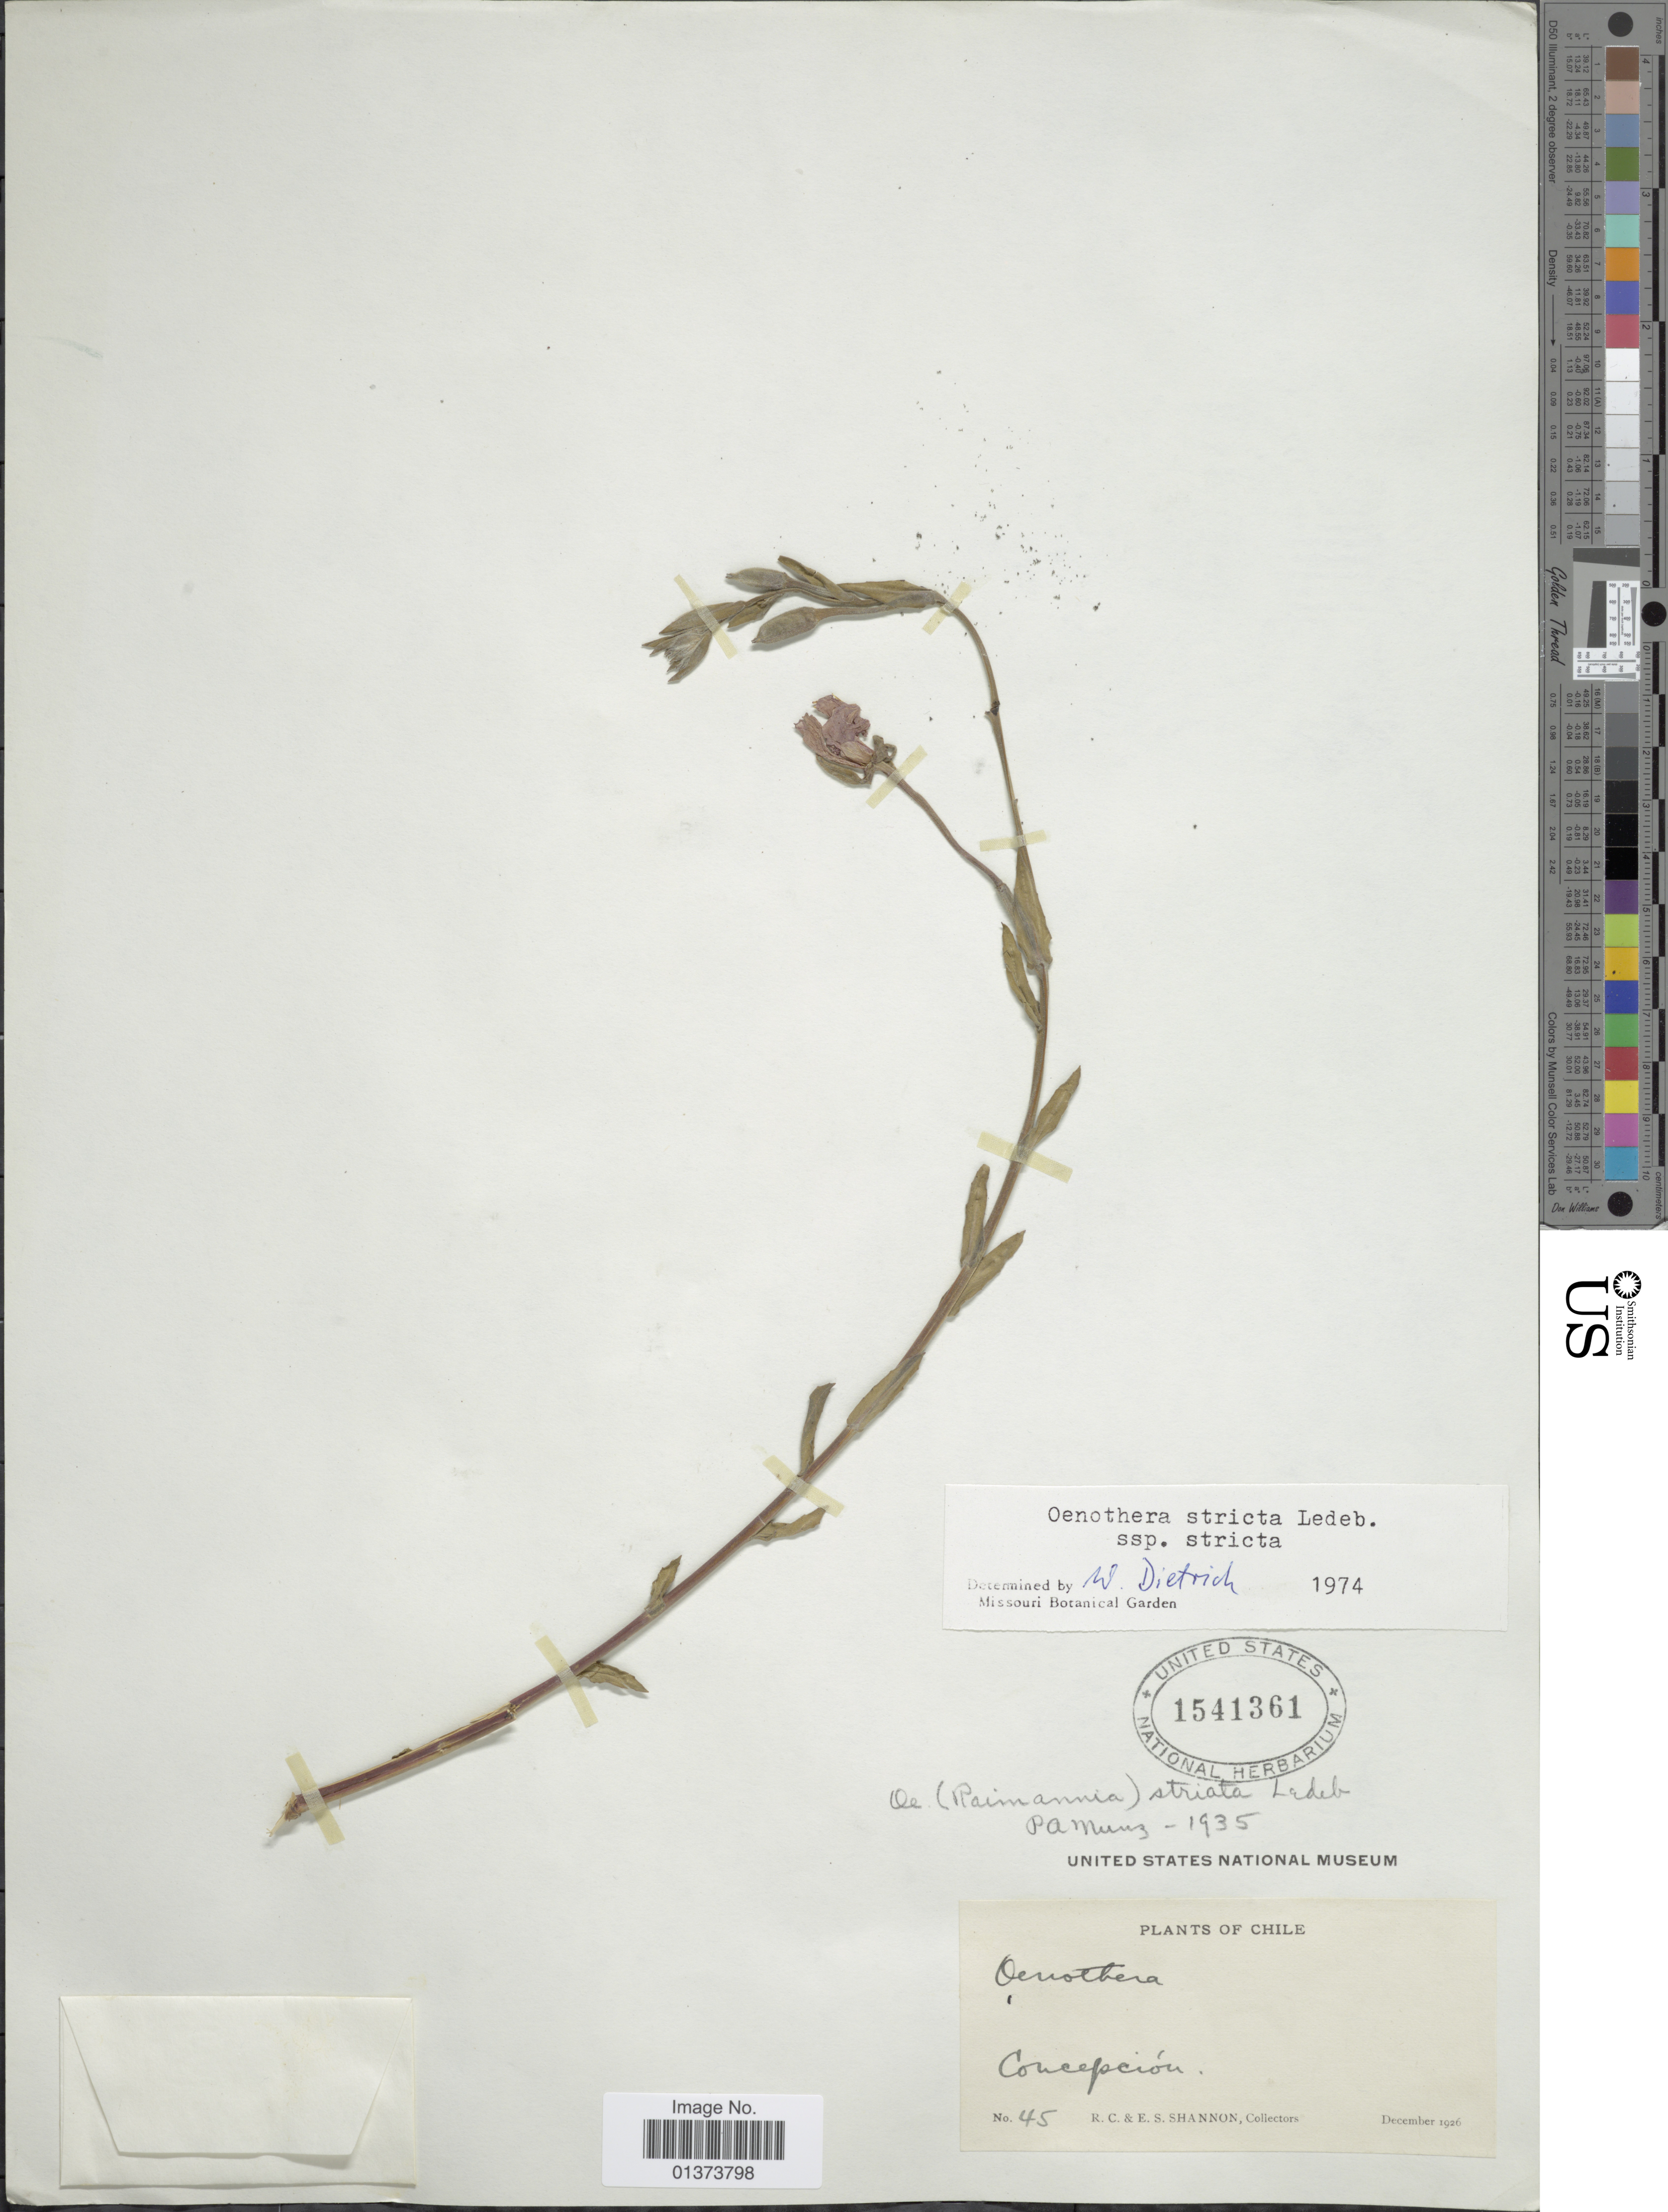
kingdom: Plantae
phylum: Tracheophyta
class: Magnoliopsida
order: Myrtales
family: Onagraceae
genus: Oenothera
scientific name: Oenothera stricta subsp. stricta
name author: Ledeb. ex Link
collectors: R. Shannon & E. Shannon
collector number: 45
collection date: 1926-12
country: Chile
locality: Concepción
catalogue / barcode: US 1541361